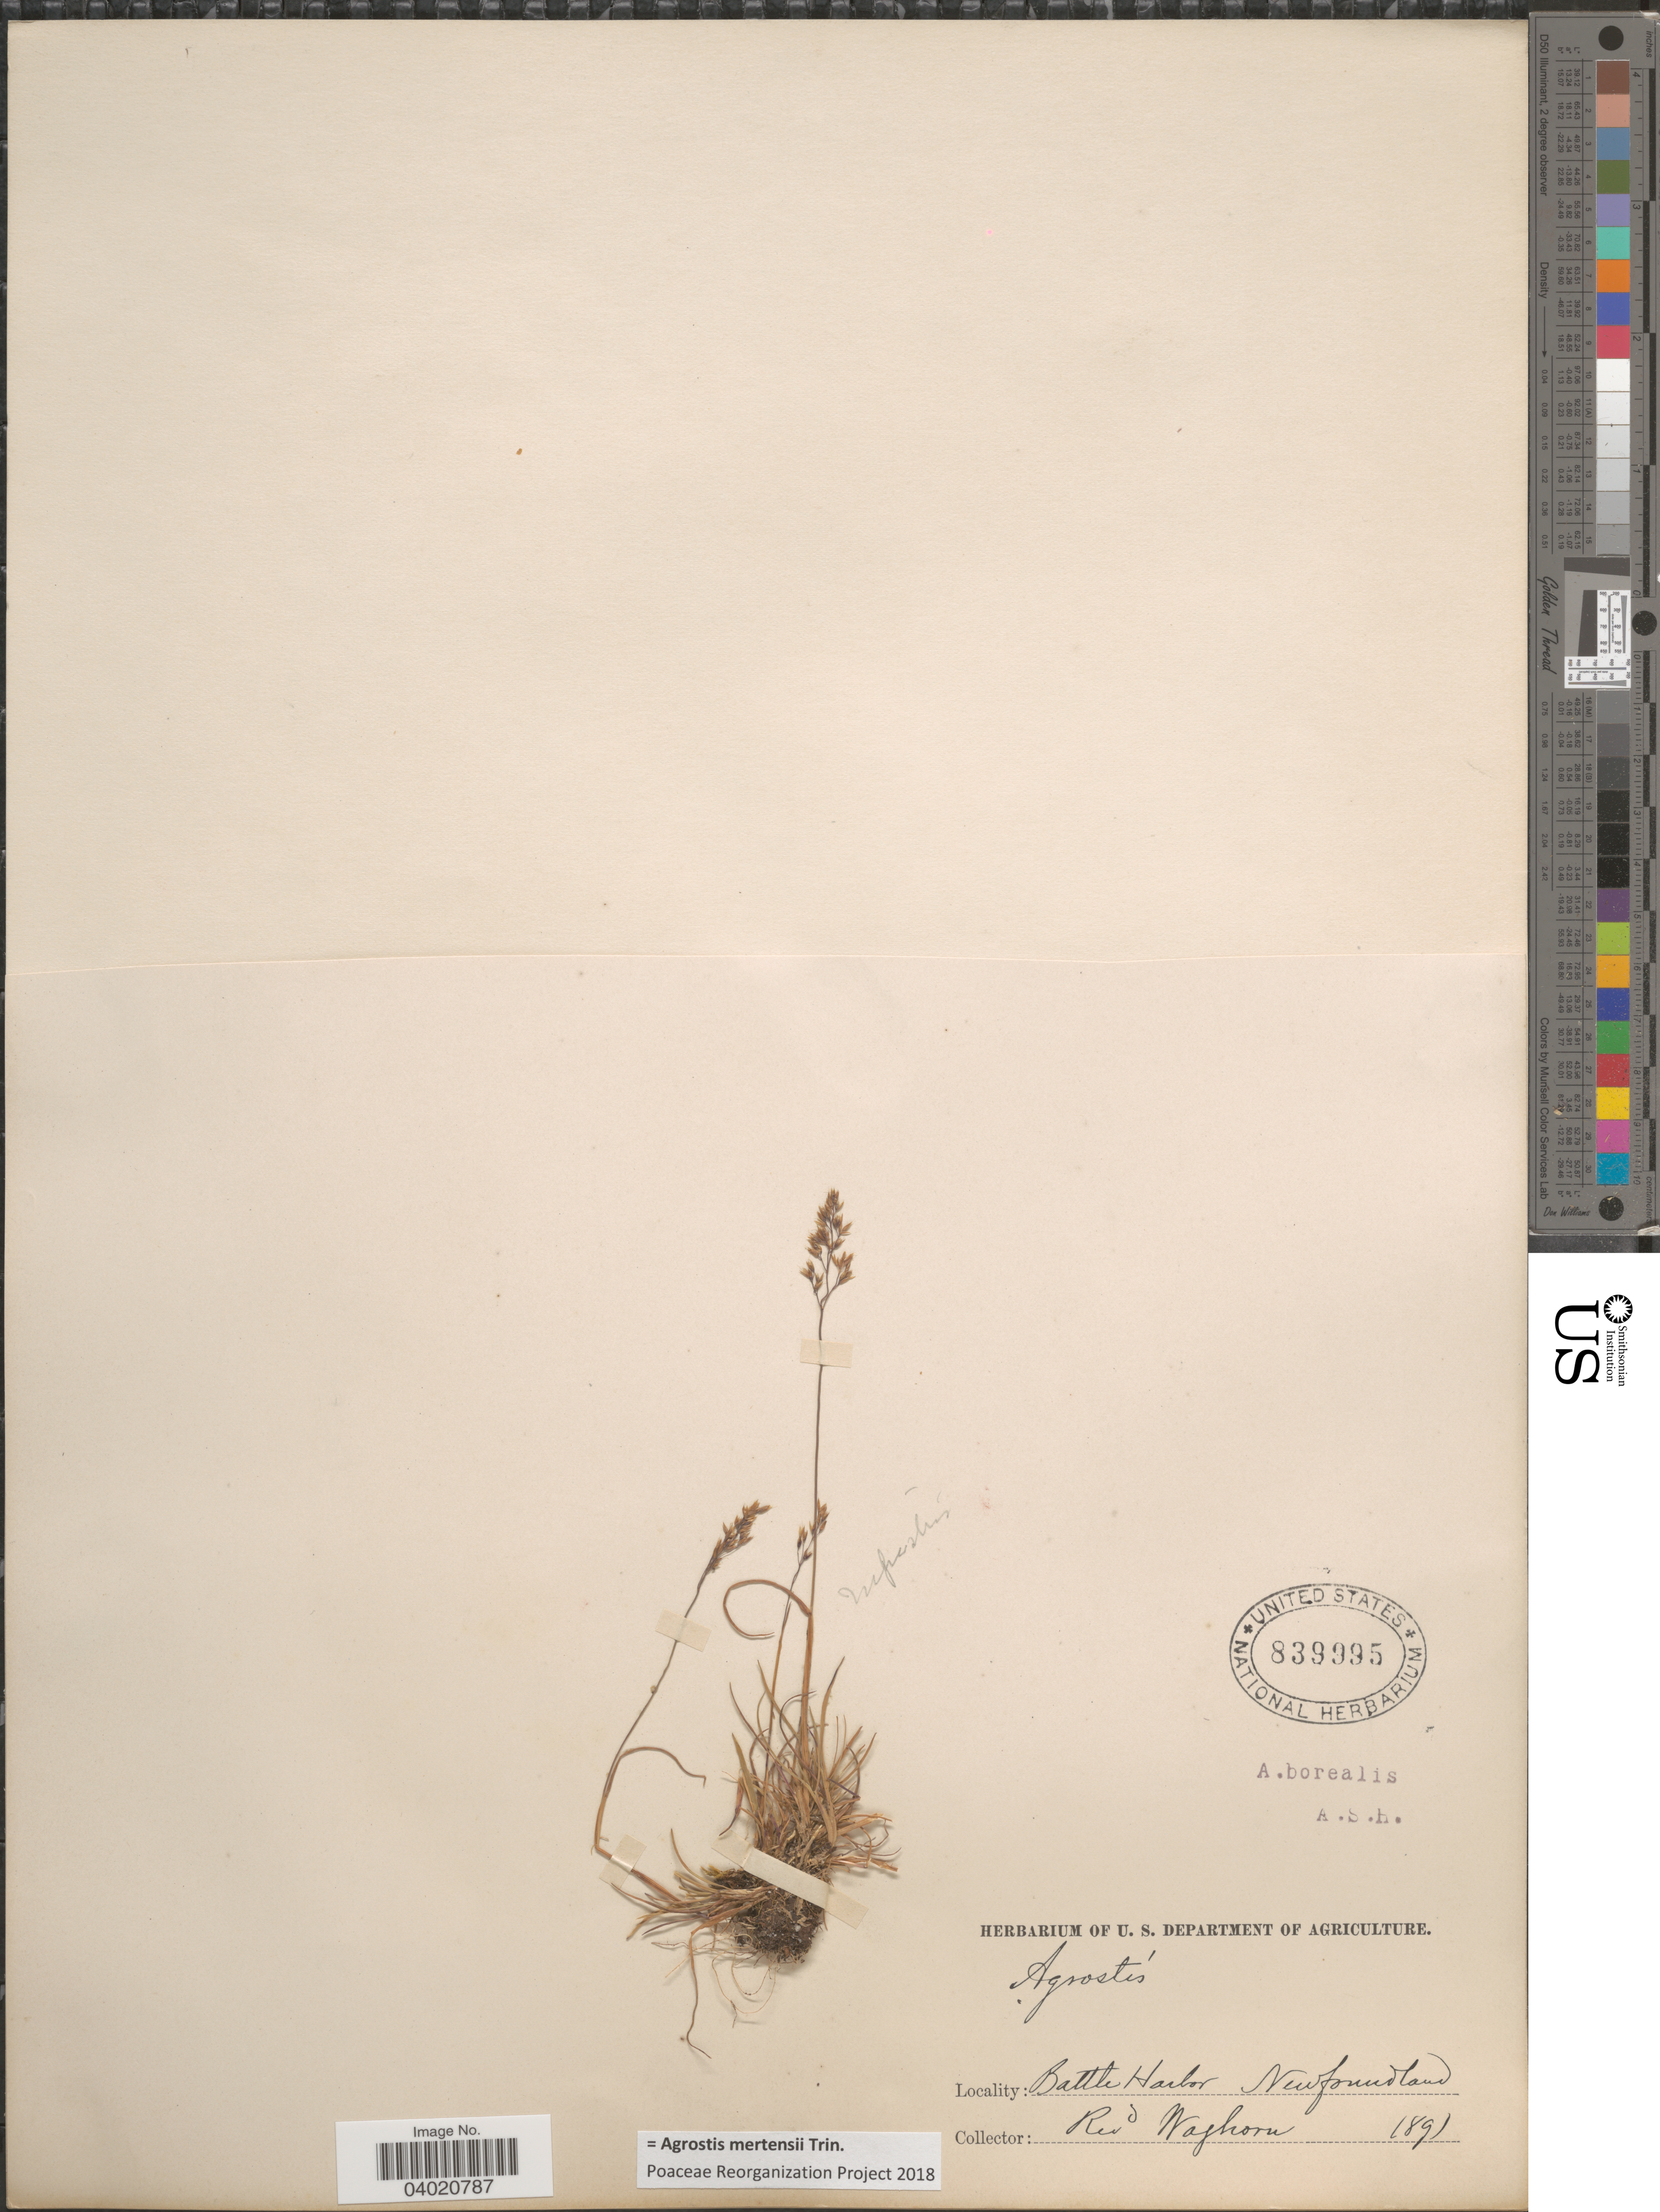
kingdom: Plantae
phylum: Tracheophyta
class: Liliopsida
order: Poales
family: Poaceae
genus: Agrostis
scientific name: Agrostis mertensii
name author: Trin.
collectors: Waghorn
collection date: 1891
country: Canada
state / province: Newfoundland and Labrador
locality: Battle Harbor.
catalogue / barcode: US 839995